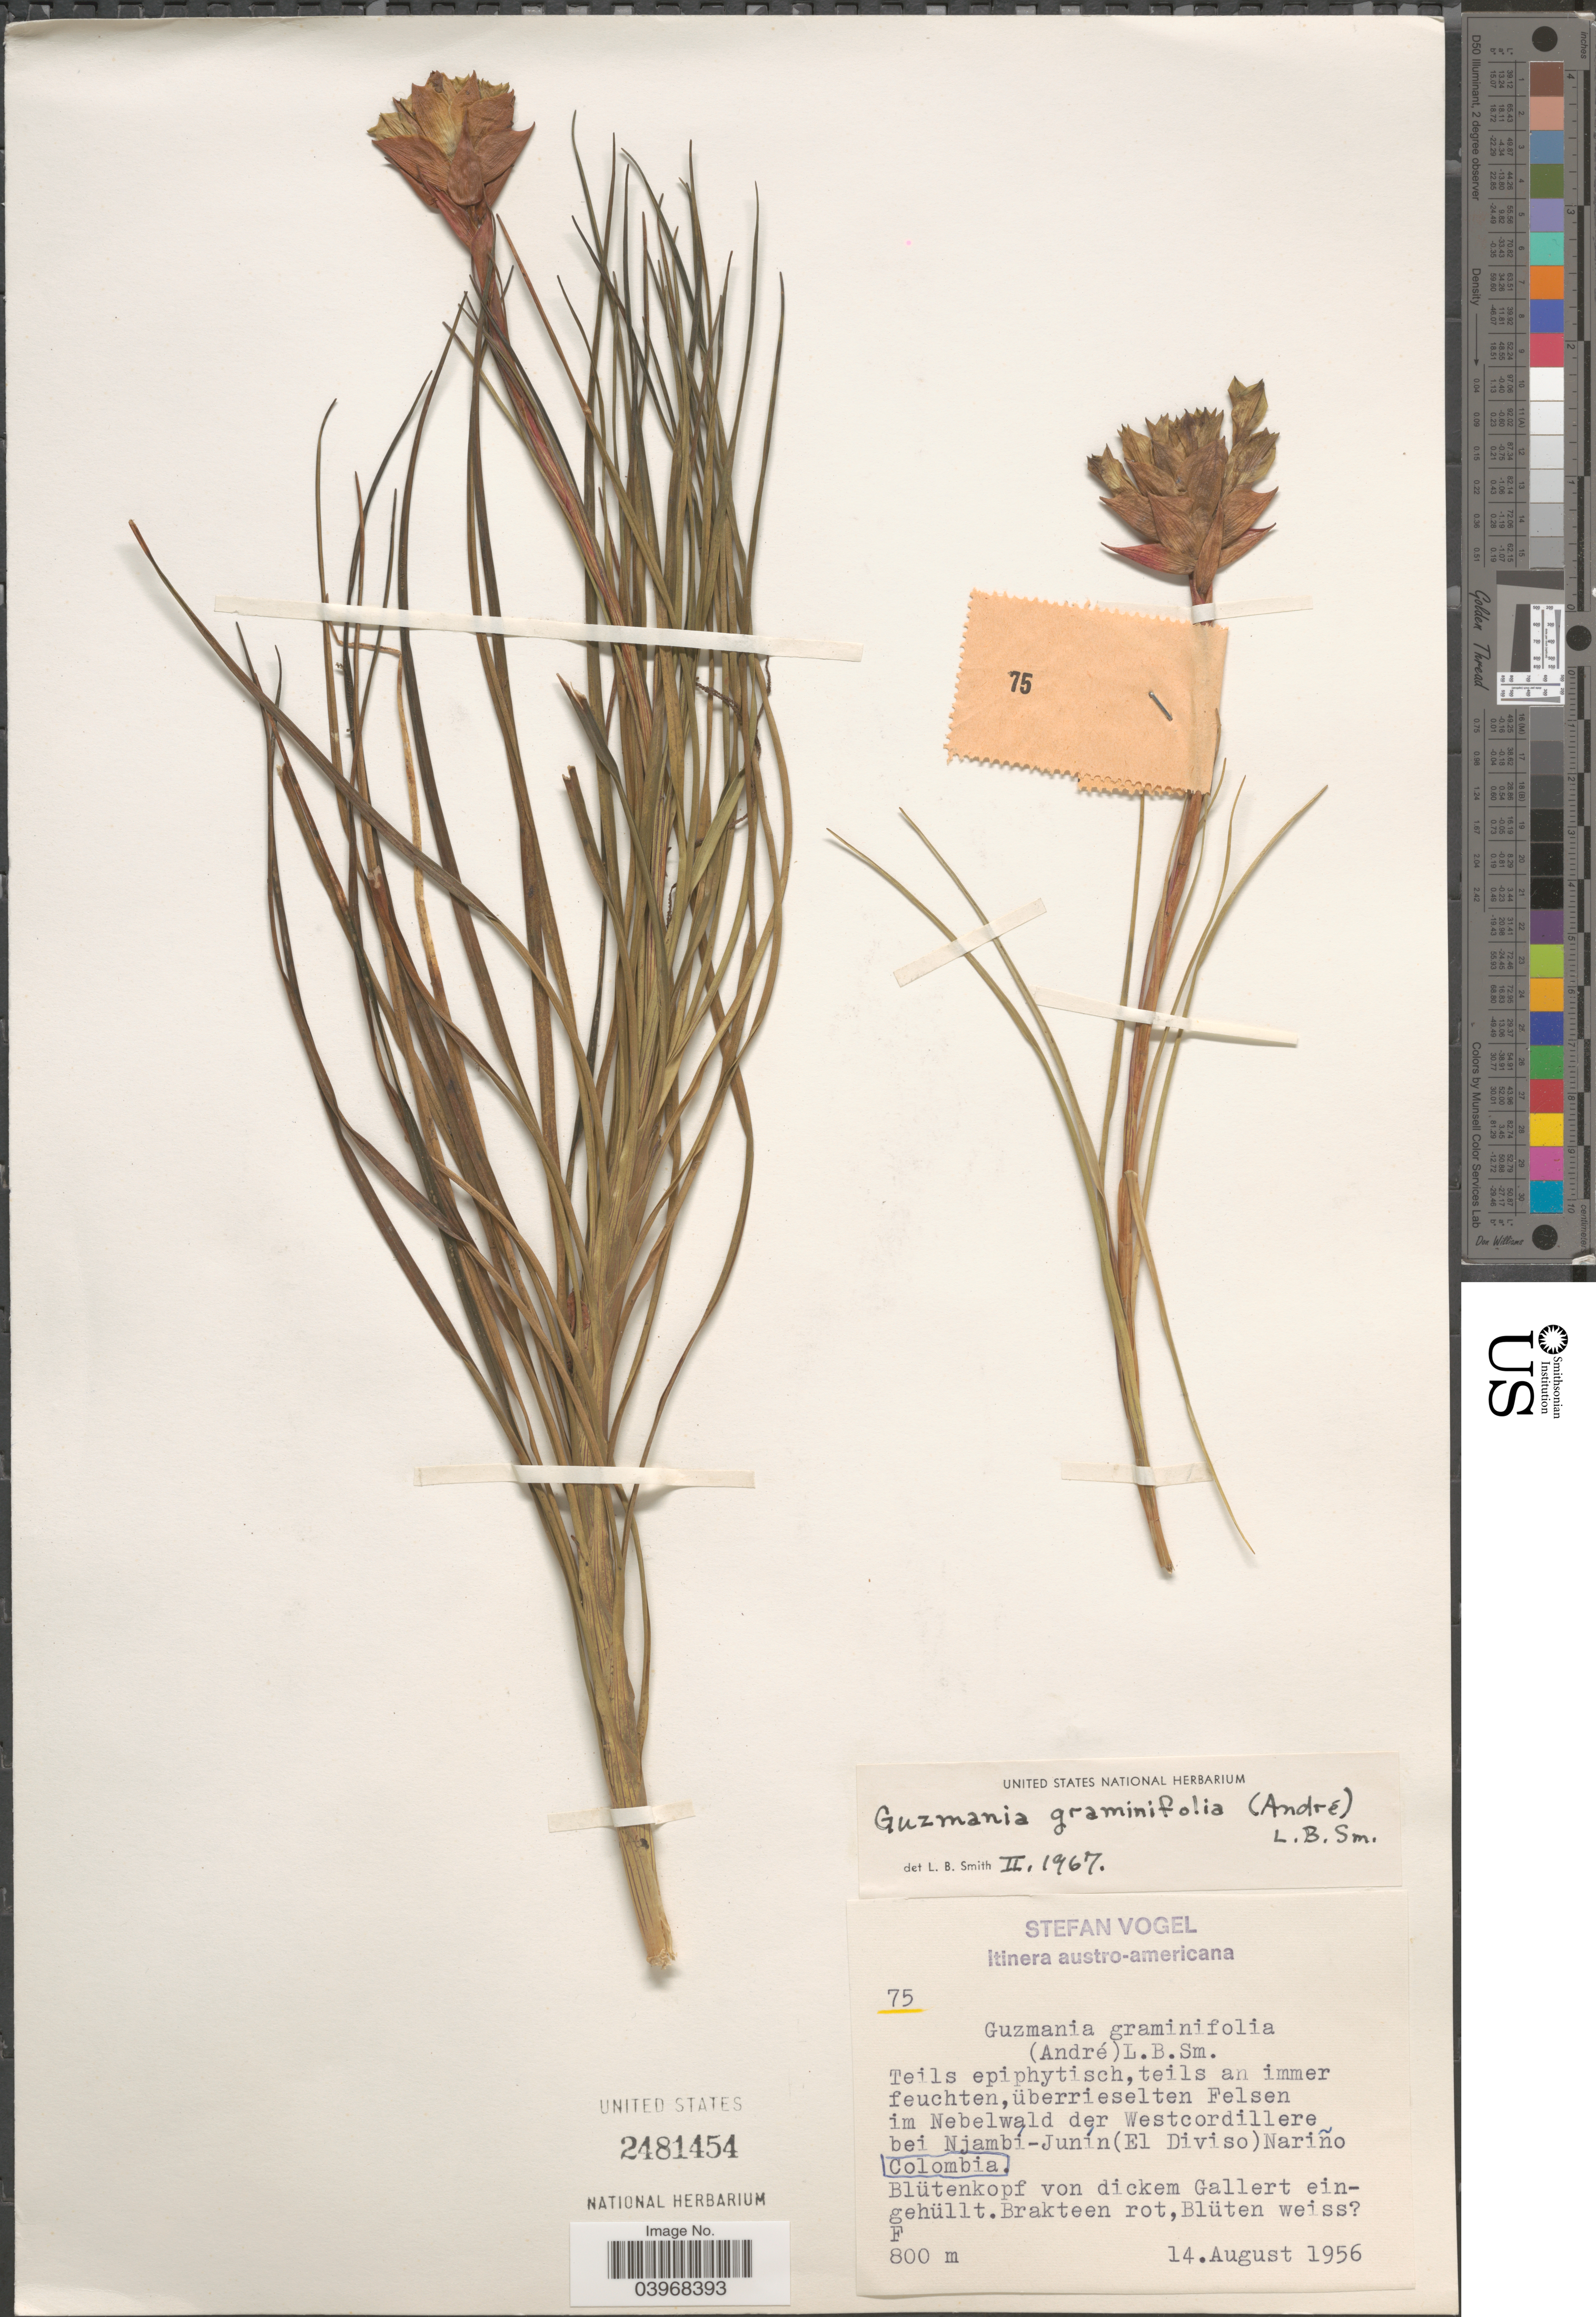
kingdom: Plantae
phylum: Tracheophyta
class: Liliopsida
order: Poales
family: Bromeliaceae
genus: Guzmania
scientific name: Guzmania graminifolia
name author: (André ex Baker) L.B. Sm.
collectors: S. Vogel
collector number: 75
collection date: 1956-08-14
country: Colombia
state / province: Nariño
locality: Itinera austro-americana. Felsen im Nebelwald der Westcordillere bei Njambí-Junín (El Diviso).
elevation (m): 800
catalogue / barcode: US 2481454